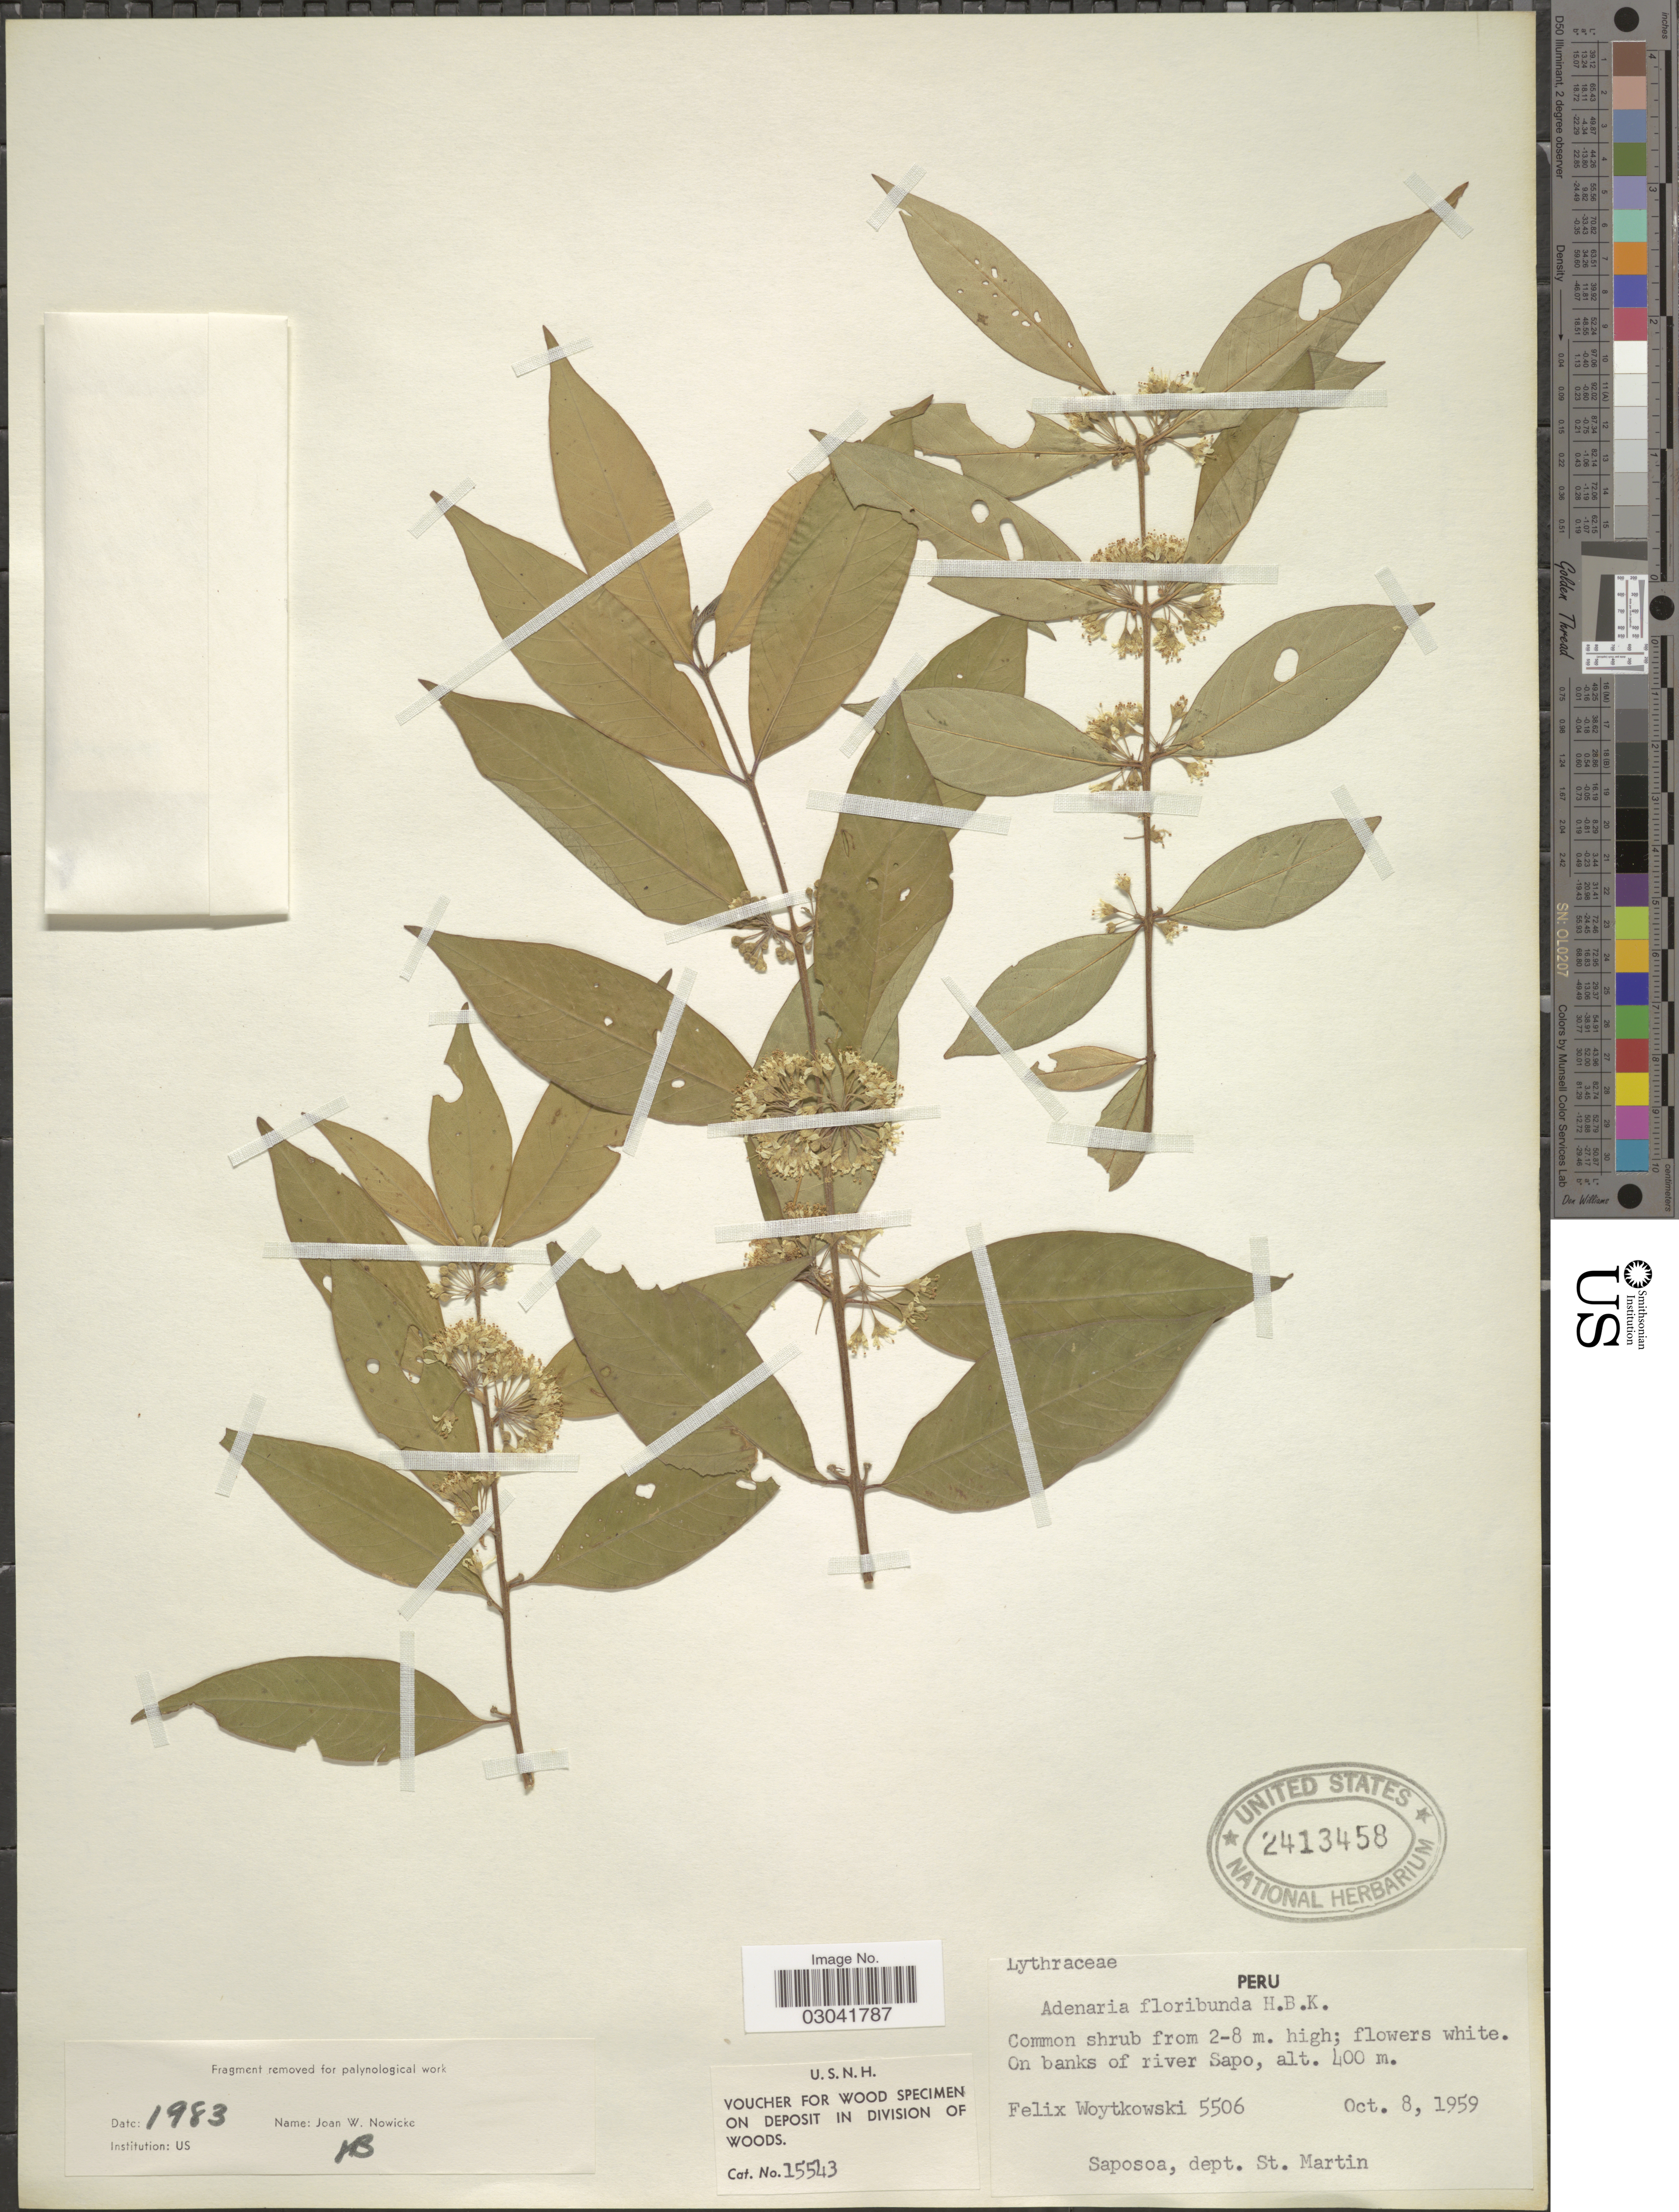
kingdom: Plantae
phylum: Tracheophyta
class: Magnoliopsida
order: Myrtales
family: Lythraceae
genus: Adenaria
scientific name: Adenaria floribunda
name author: Kunth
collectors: F. Woytkowski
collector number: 5506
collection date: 1959-10-08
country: Peru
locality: On banks of river Sapo.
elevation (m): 400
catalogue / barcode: US 2413458